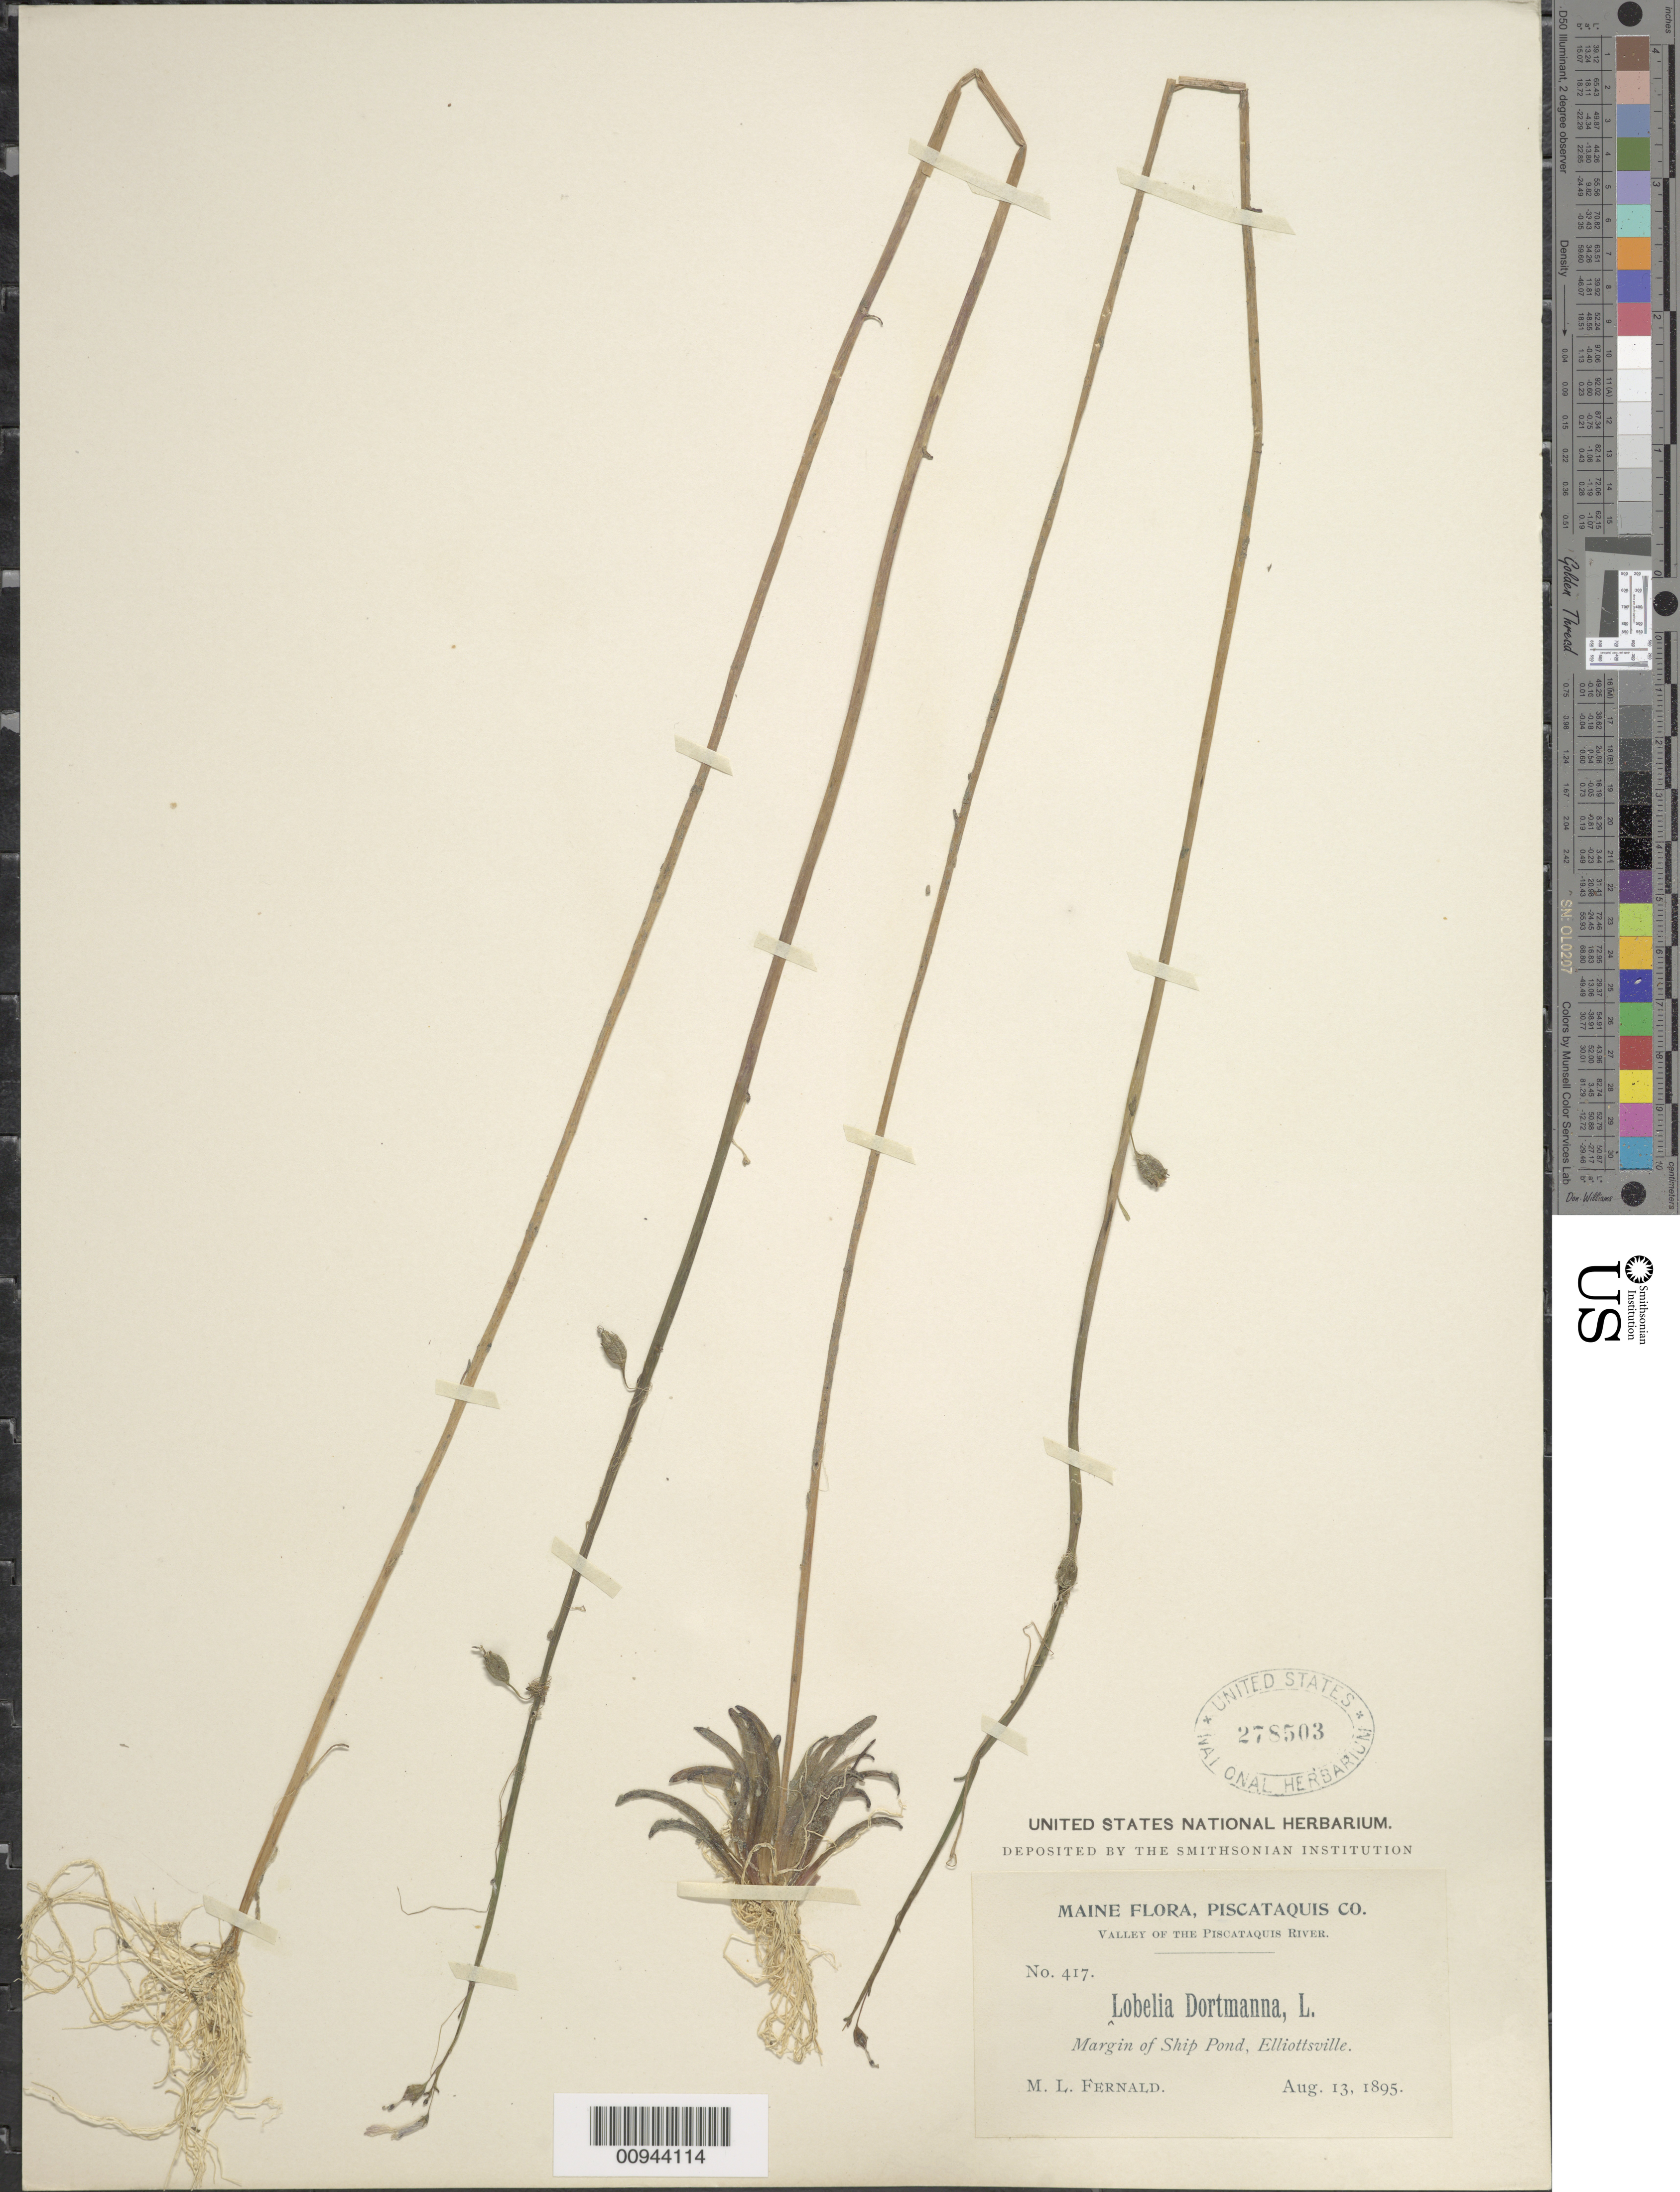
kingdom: Plantae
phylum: Tracheophyta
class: Magnoliopsida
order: Asterales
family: Campanulaceae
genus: Lobelia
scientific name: Lobelia dortmanna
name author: L.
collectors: M. L. Fernald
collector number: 417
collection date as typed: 13 Aug 1895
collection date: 1895-08-13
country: United States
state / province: Maine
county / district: Piscataquis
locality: Margin of Ship Pond, Elliottsville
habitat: margin of pond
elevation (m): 549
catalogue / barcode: US 278503